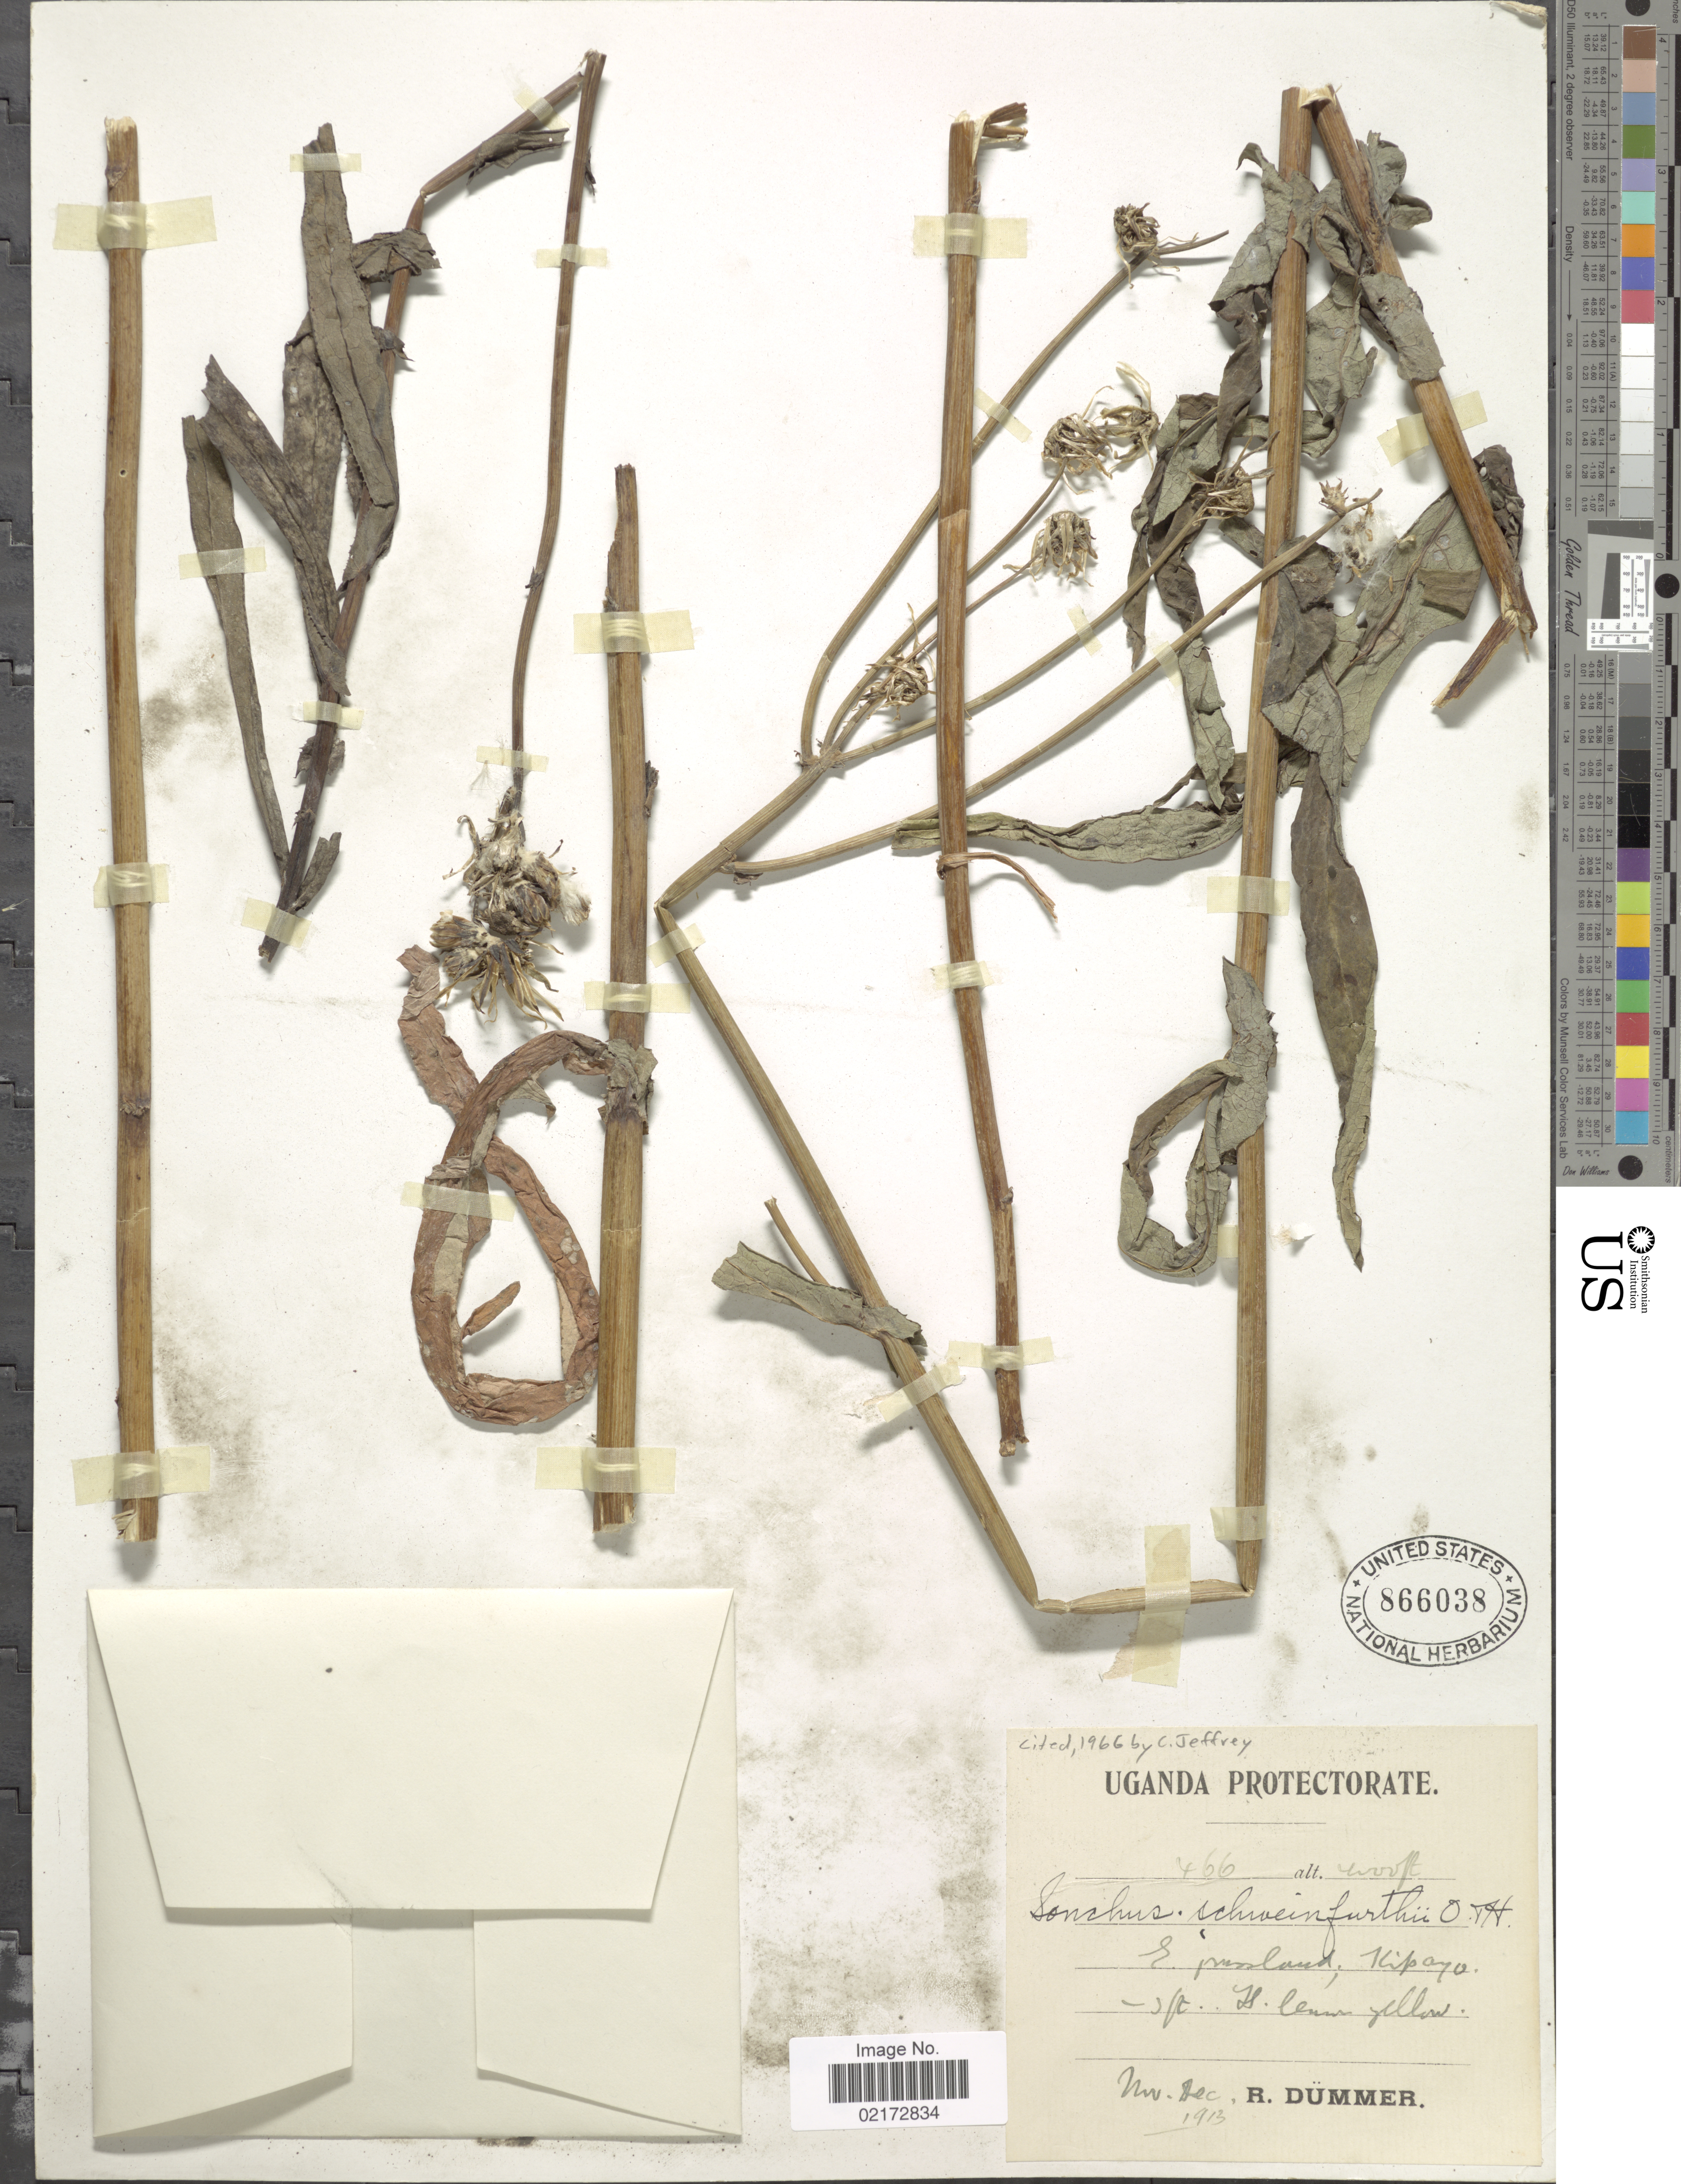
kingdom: Plantae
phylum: Tracheophyta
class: Magnoliopsida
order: Asterales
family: Asteraceae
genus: Sonchus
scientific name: Sonchus schweinfurthii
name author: Oliv. & Hiern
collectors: R. A. Dümmer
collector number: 466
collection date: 1913-11/1913-12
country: Uganda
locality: Uganda Protectorate, Kipayo.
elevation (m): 1219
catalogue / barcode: US 866038